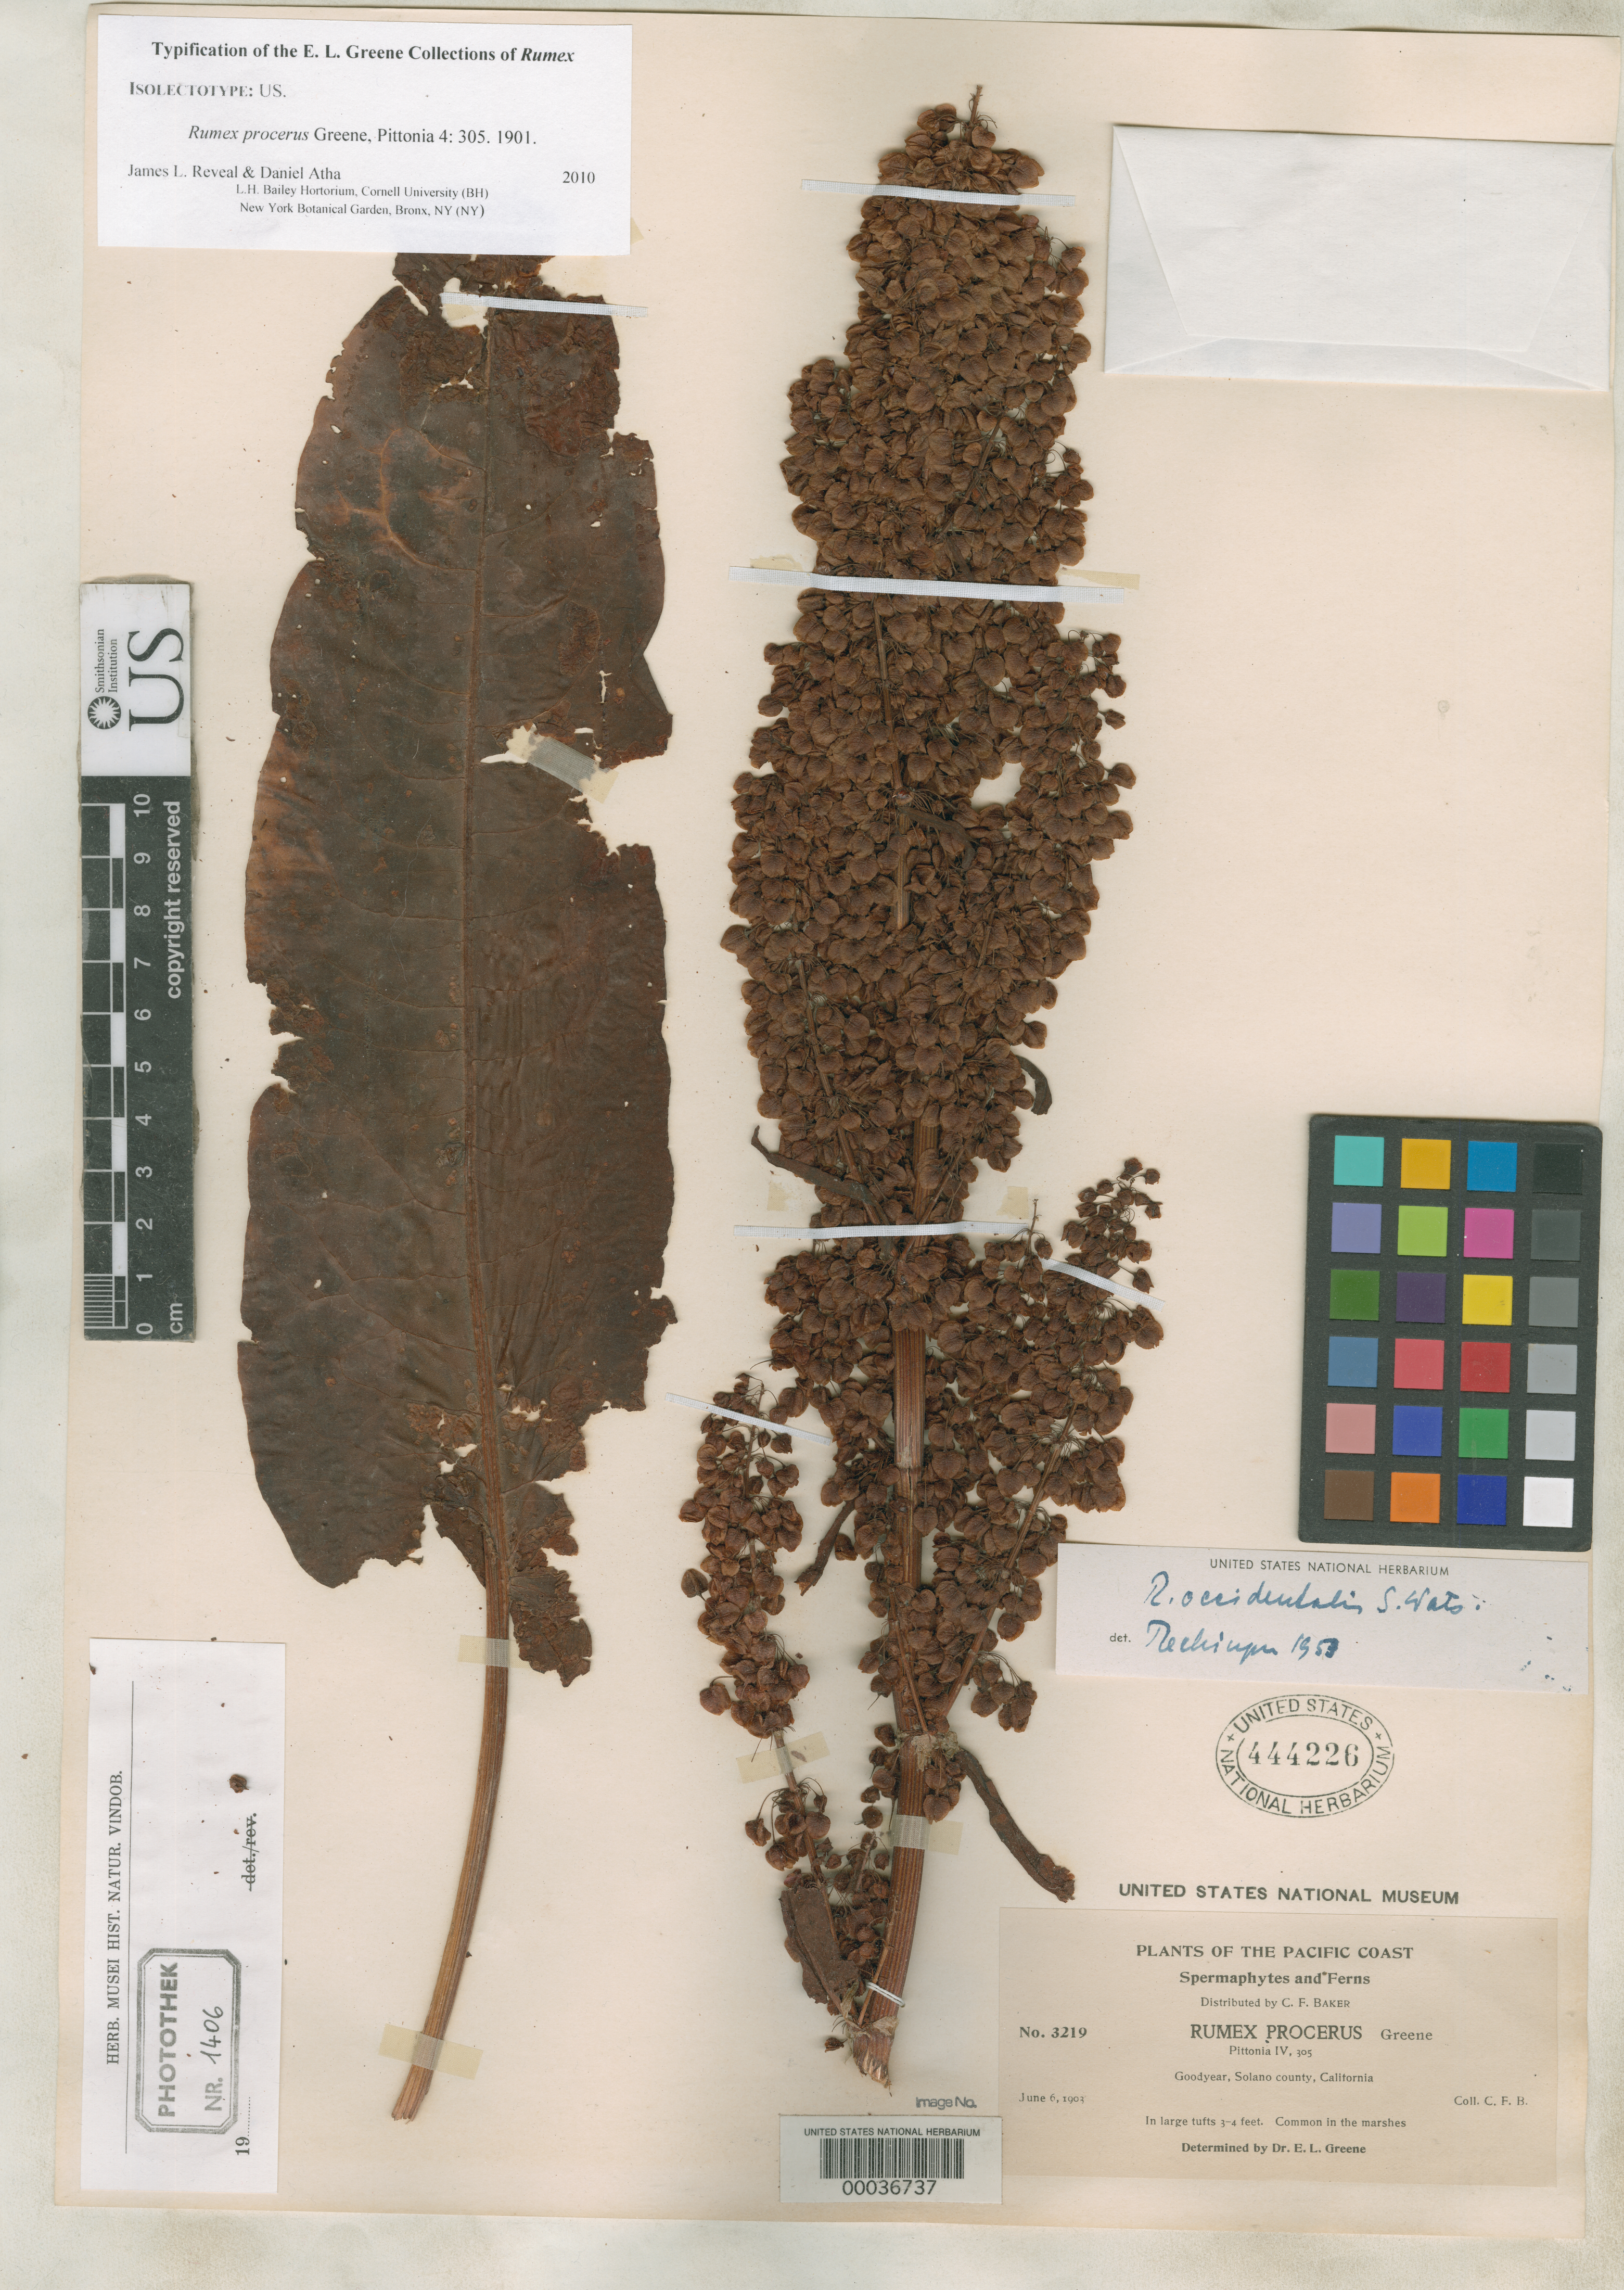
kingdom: Plantae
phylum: Tracheophyta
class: Magnoliopsida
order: Caryophyllales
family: Polygonaceae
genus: Rumex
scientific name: Rumex procerus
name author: Greene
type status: Isoneotype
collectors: C. F. Baker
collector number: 3219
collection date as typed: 06 Jun 1903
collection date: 1903-06-06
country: United States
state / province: California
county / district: Solano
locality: Goodyear, Solano county.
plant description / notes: Erroneously annotated by Reveal & Atha (201) as "isolectotype". See Reveal & Atha (2010) for discussion of typification.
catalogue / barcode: US 444226